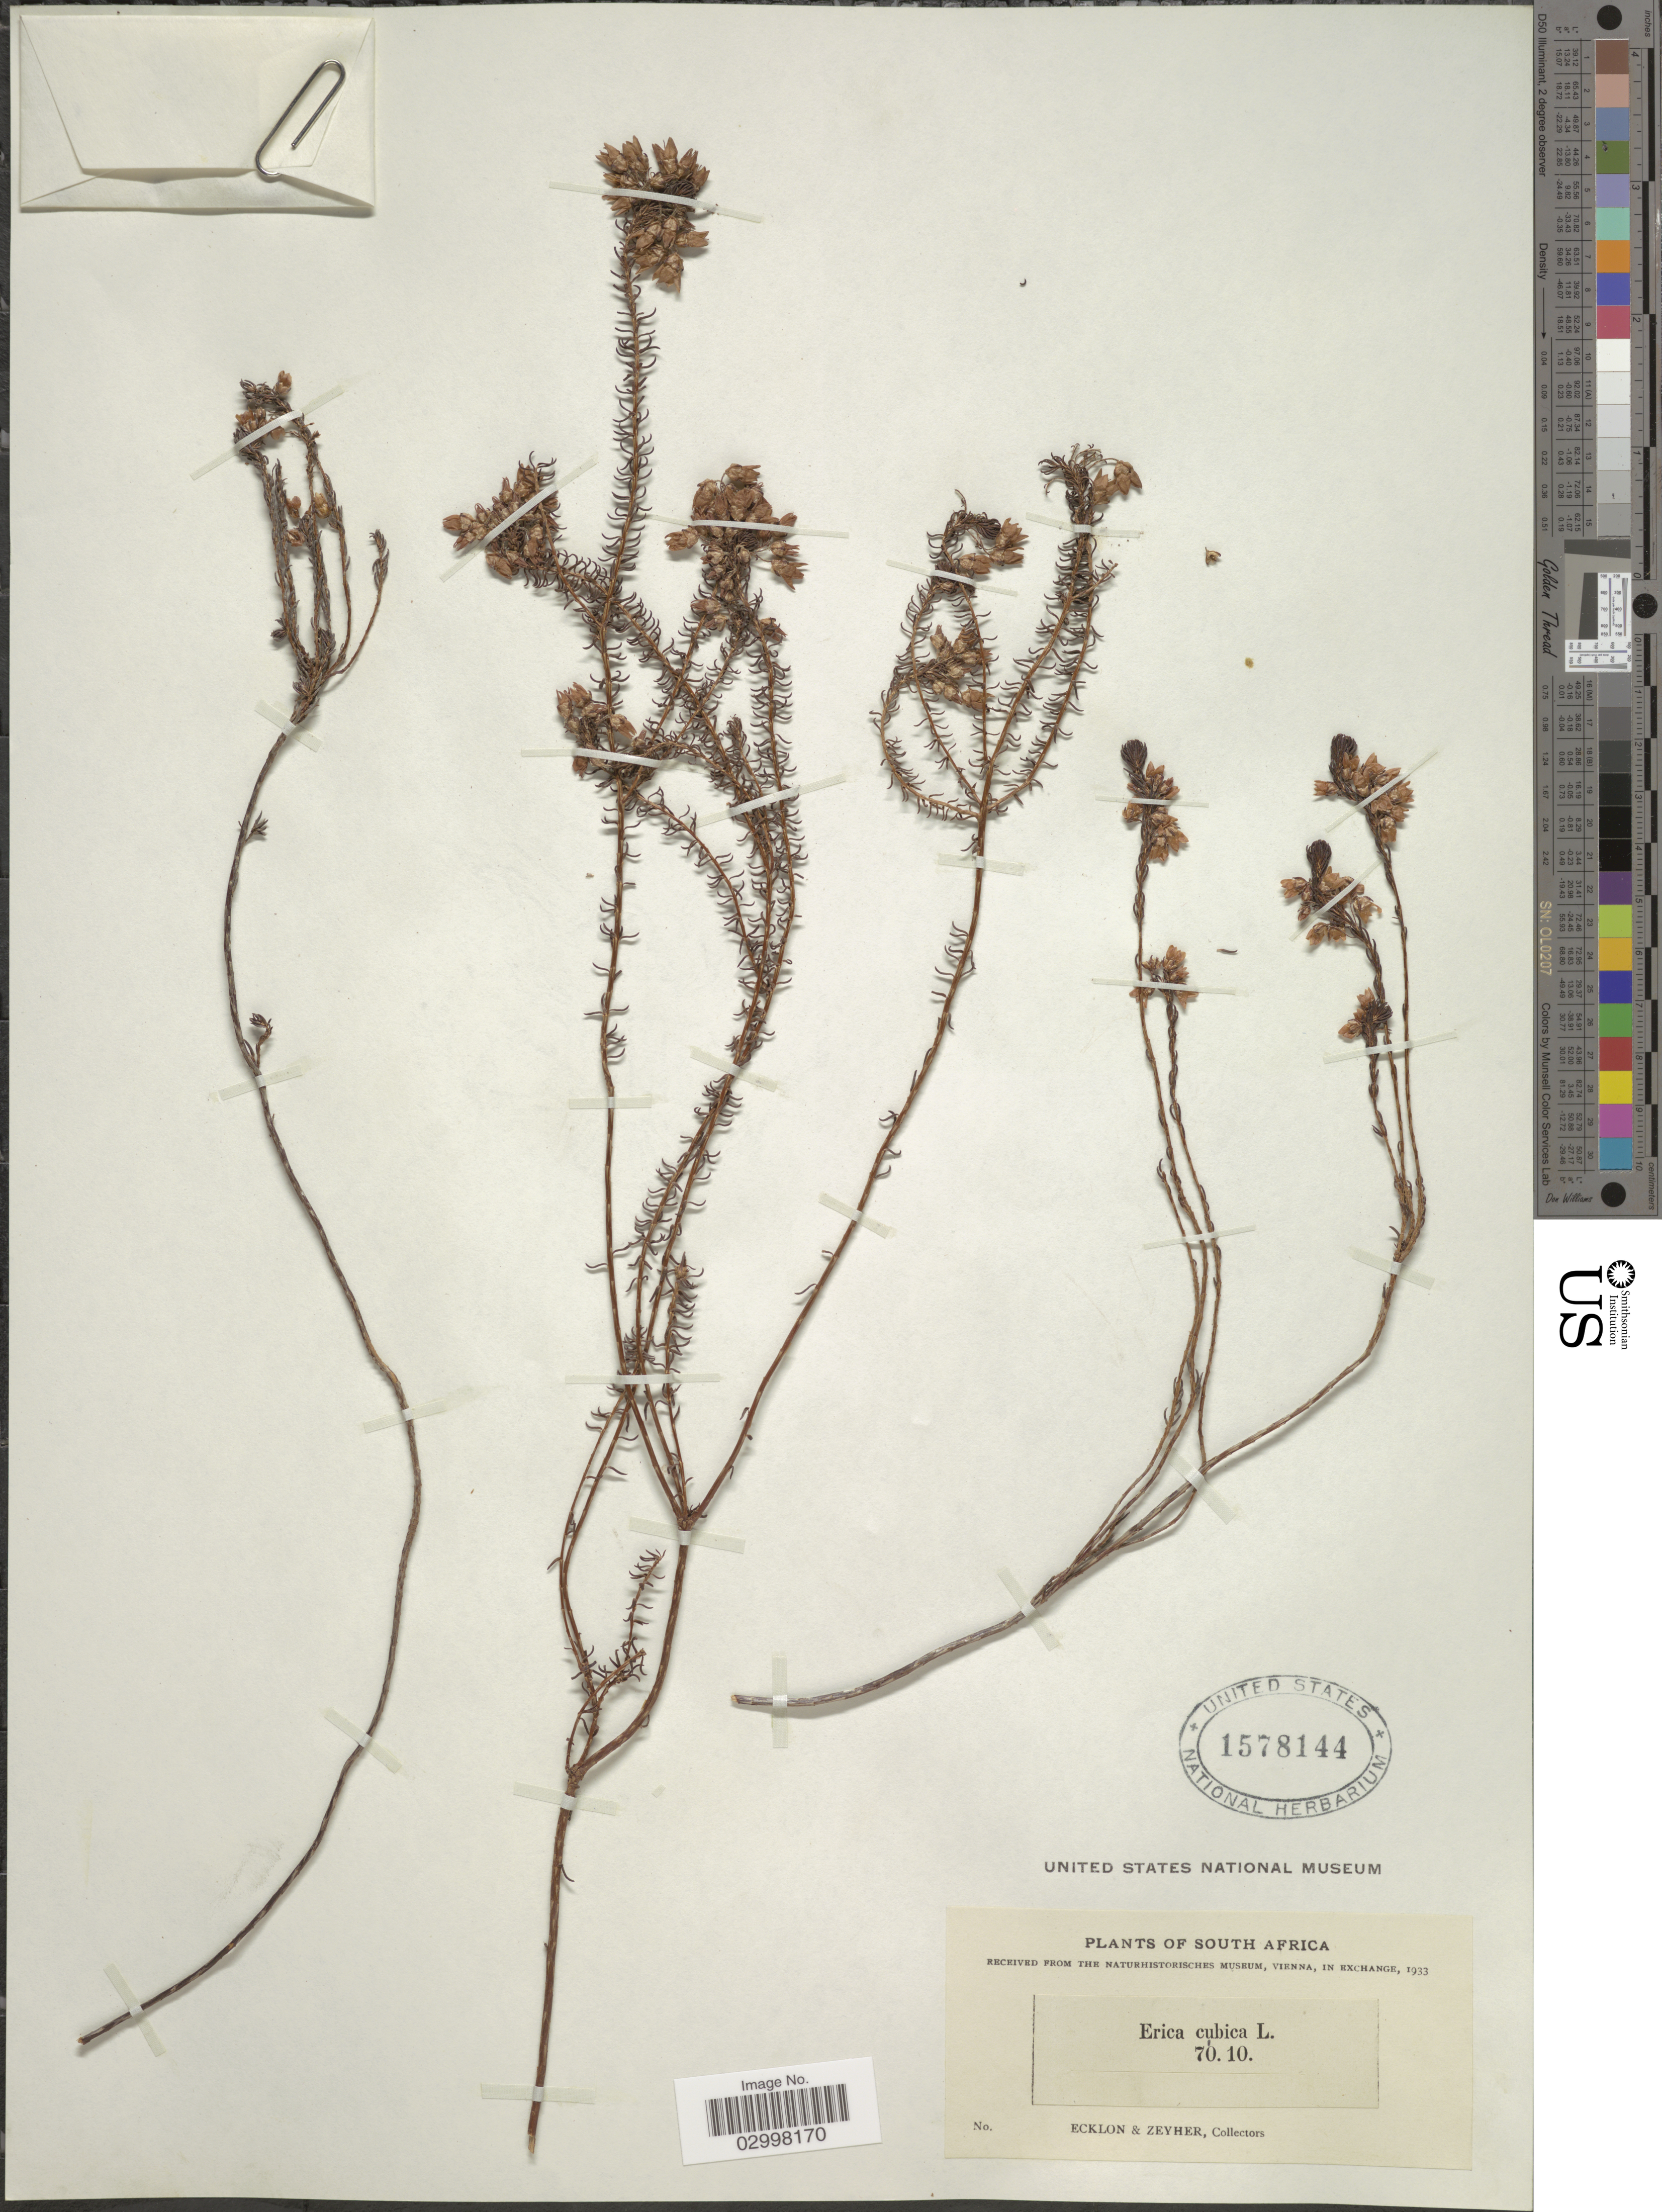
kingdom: Plantae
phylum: Tracheophyta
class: Magnoliopsida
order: Ericales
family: Ericaceae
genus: Erica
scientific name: Erica cubica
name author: L.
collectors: -. Ecklon & -. Zeyher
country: South Africa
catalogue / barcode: US 1578144